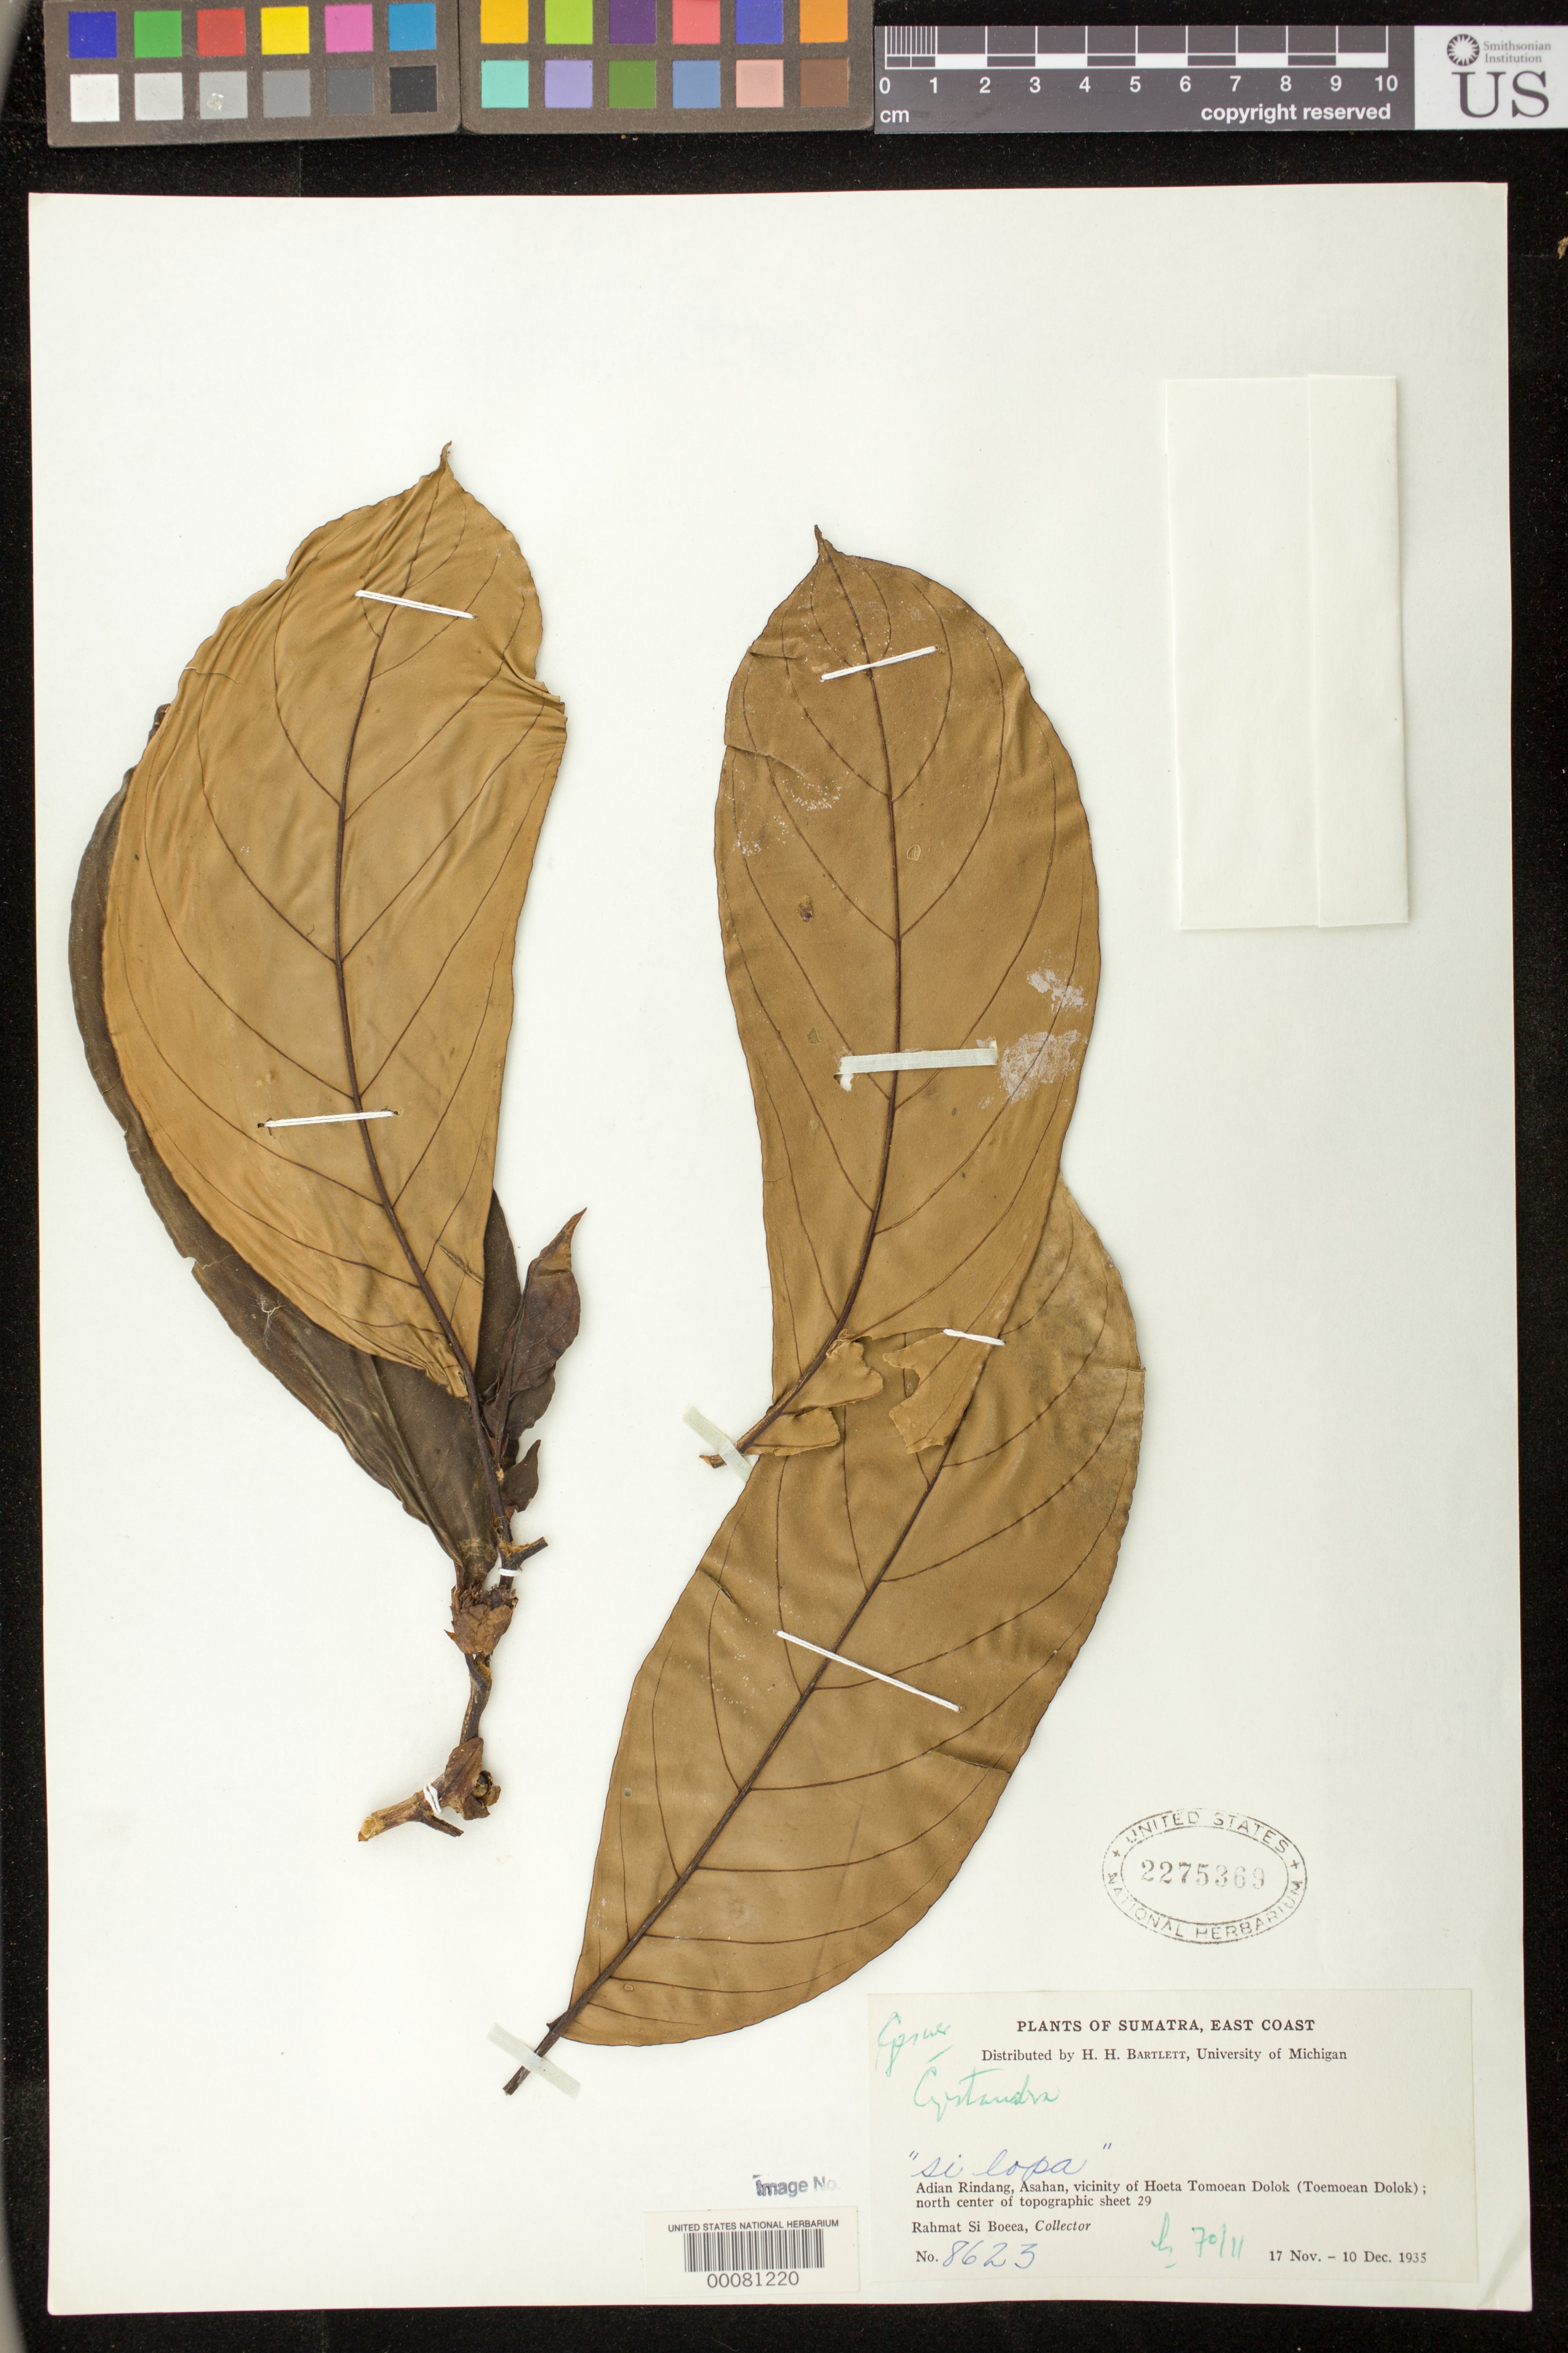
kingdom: Plantae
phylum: Tracheophyta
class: Magnoliopsida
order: Lamiales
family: Gesneriaceae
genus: Cyrtandra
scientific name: Cyrtandra sp.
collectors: Rahmat Si Boeea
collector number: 8623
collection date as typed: Nov-Dec 1935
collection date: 1935-11/1935-12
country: Indonesia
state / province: Sumatra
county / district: Sumatera Utara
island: Sumatra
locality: East coast, adian rindang, asahan, vicinity of hoeta tomoean dolok (toemoean dolok), n center of topographic sheet 29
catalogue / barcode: US 2275369